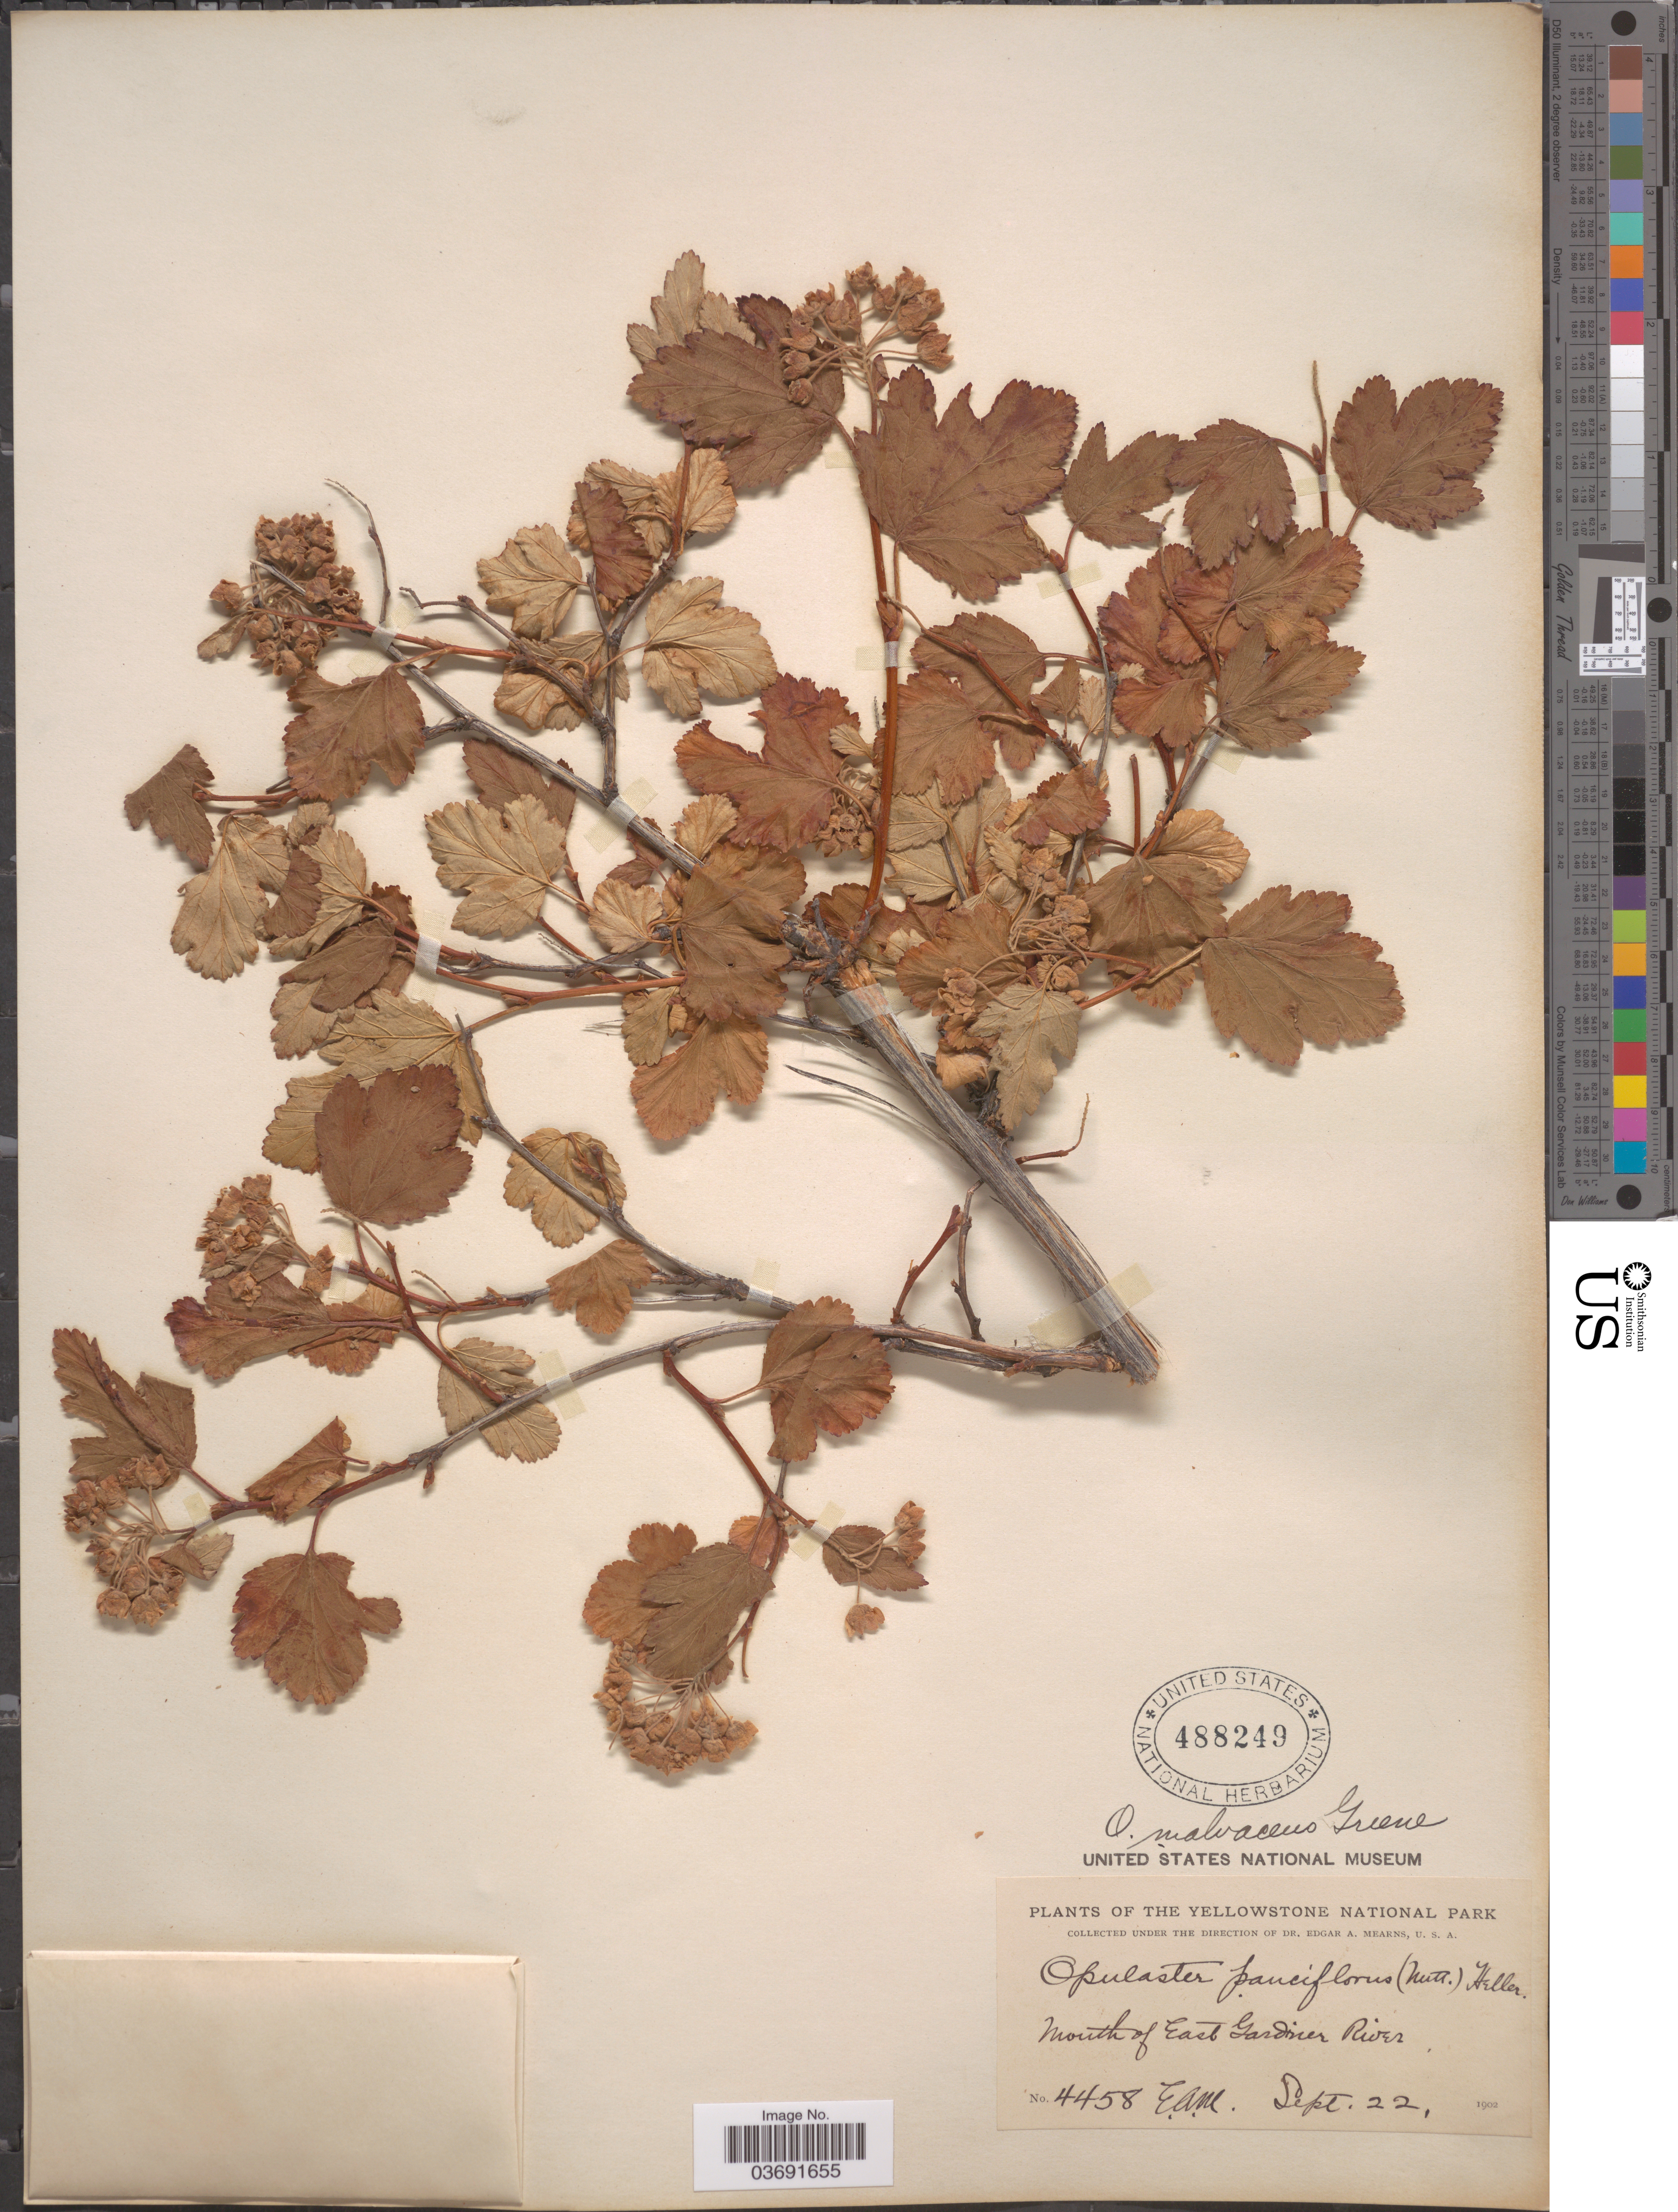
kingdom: Plantae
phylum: Tracheophyta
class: Magnoliopsida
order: Rosales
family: Rosaceae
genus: Physocarpus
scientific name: Physocarpus malvaceus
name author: (Greene) Kuntze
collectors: E. A. Mearns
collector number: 4458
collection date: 1902-09-22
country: United States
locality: The Yellowstone National Park. Mouth of East Gardiner River.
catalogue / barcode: US 488249